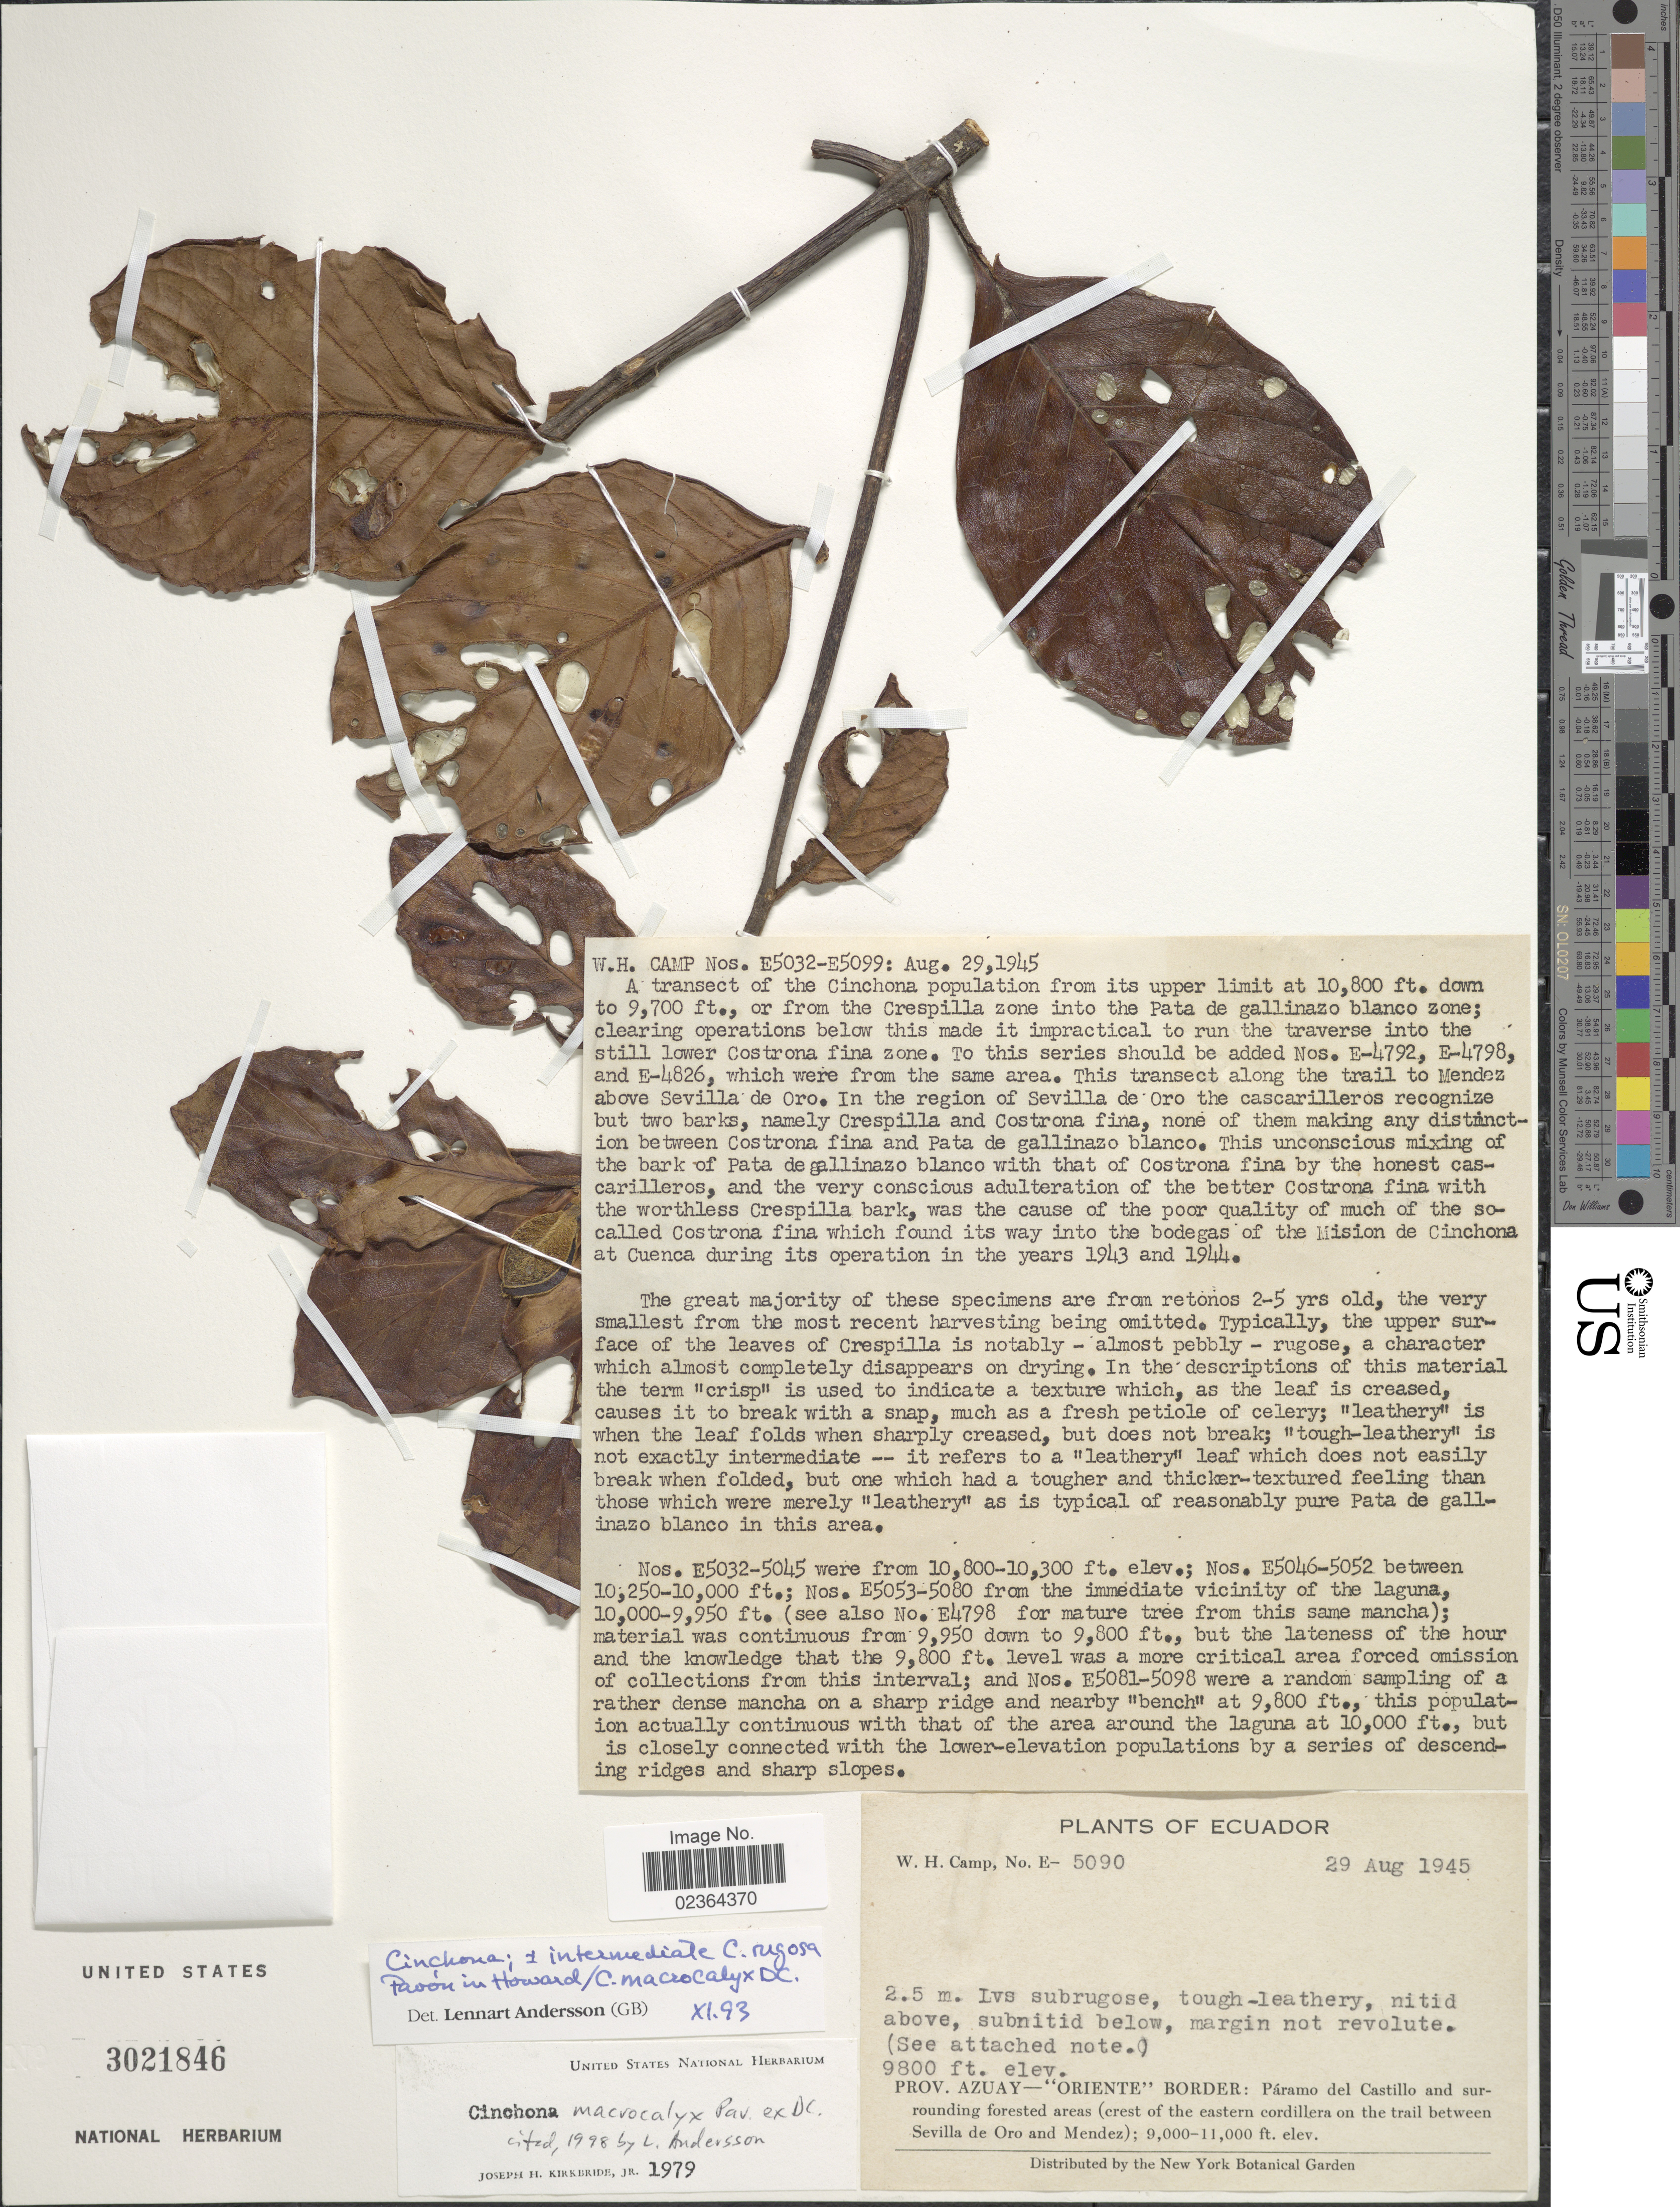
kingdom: Plantae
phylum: Tracheophyta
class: Magnoliopsida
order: Gentianales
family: Rubiaceae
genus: Cinchona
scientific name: Cinchona macrocalyx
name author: Pav. ex DC.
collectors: W. H. Camp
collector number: E-5090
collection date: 1945-08-29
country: Ecuador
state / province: Azuay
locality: Prov. Azuay: Oriente Border: Paramo del Castillo and surrounding forested areas (crest of the eastern cordillera on the trail between Sevilla de Oro and Mendez)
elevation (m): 2987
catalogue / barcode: US 3021846